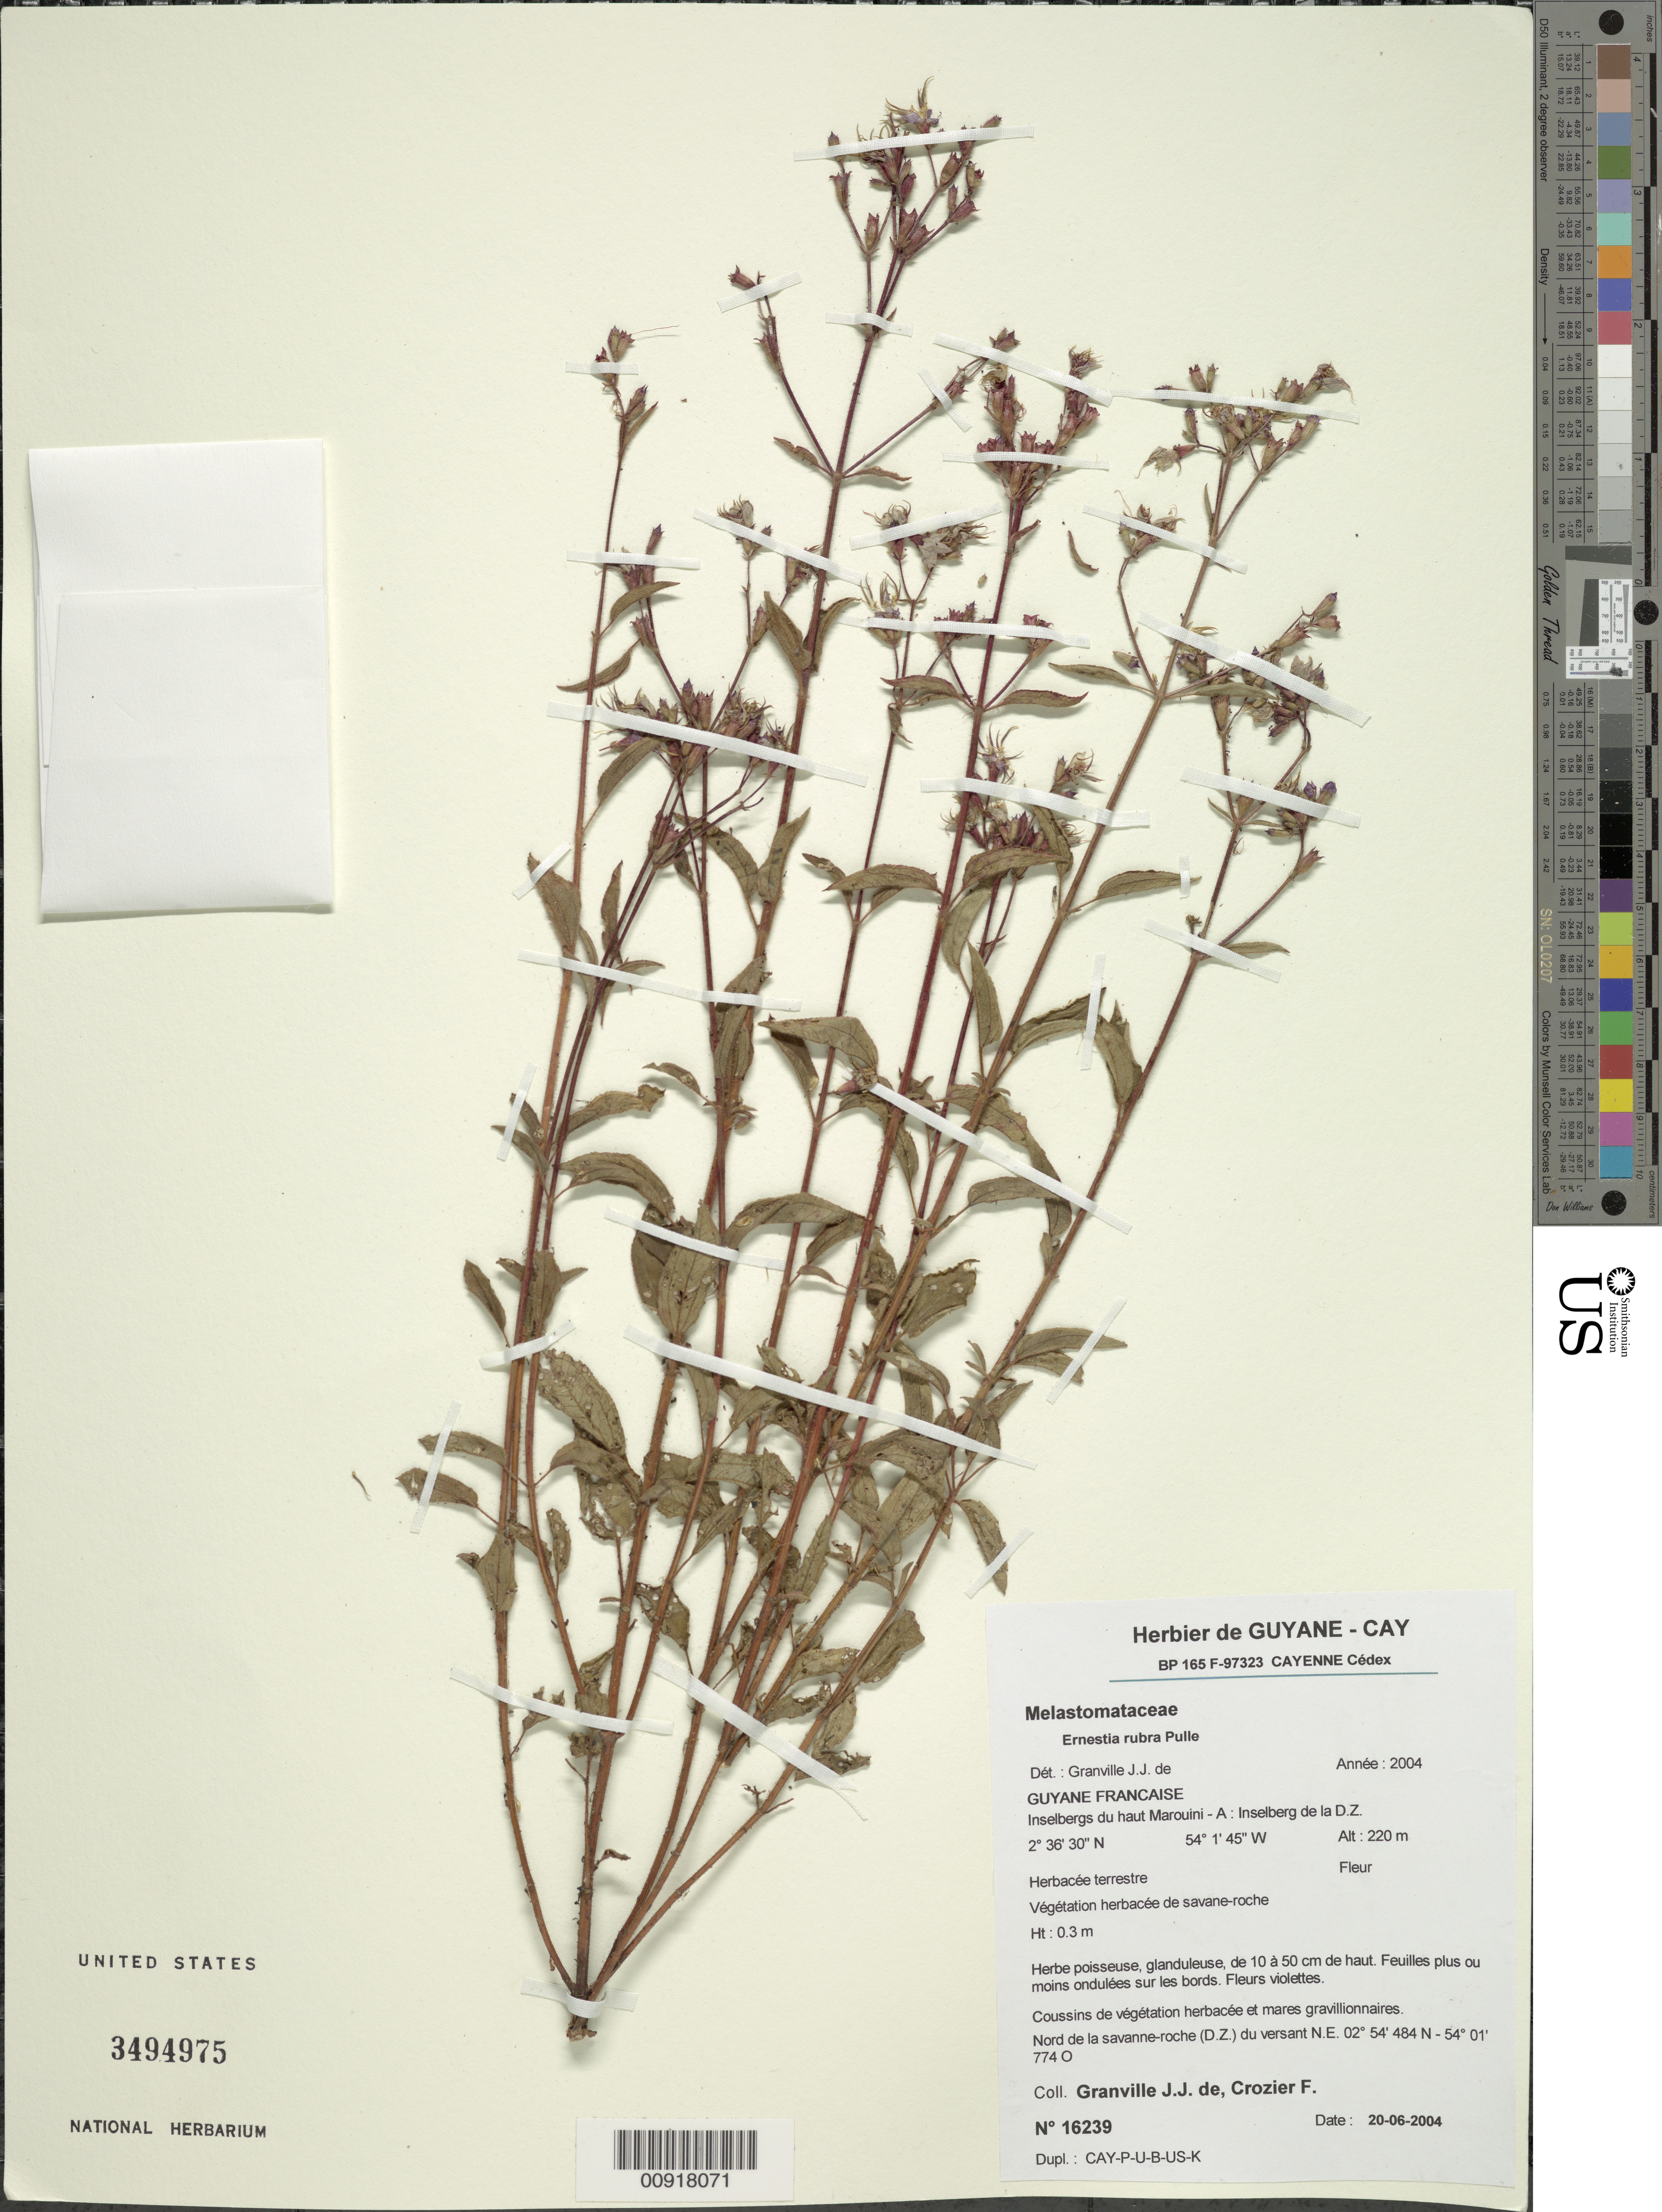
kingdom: Plantae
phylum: Tracheophyta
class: Magnoliopsida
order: Myrtales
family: Melastomataceae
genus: Ernestia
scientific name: Ernestia rubra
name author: Pulle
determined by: Granville, J. J. de, (CAY), Institut de Recherche pour le Developpement (IRD) (FRENCH GUIANA)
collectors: J.-J. de Granville & F. Crozier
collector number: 16239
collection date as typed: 20-Jun-04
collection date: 2004-06-20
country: French Guiana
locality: Haut Marouini-A; Inselberg de la D.Z., nord de la savanne-roche (D.Z.) du versant NE 2º54'484"N - 54º1'774"O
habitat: Végétation herbacée de svane-roche, coussins de végétation herbacée et mares gravillionnaires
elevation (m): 220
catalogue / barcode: US 3494975